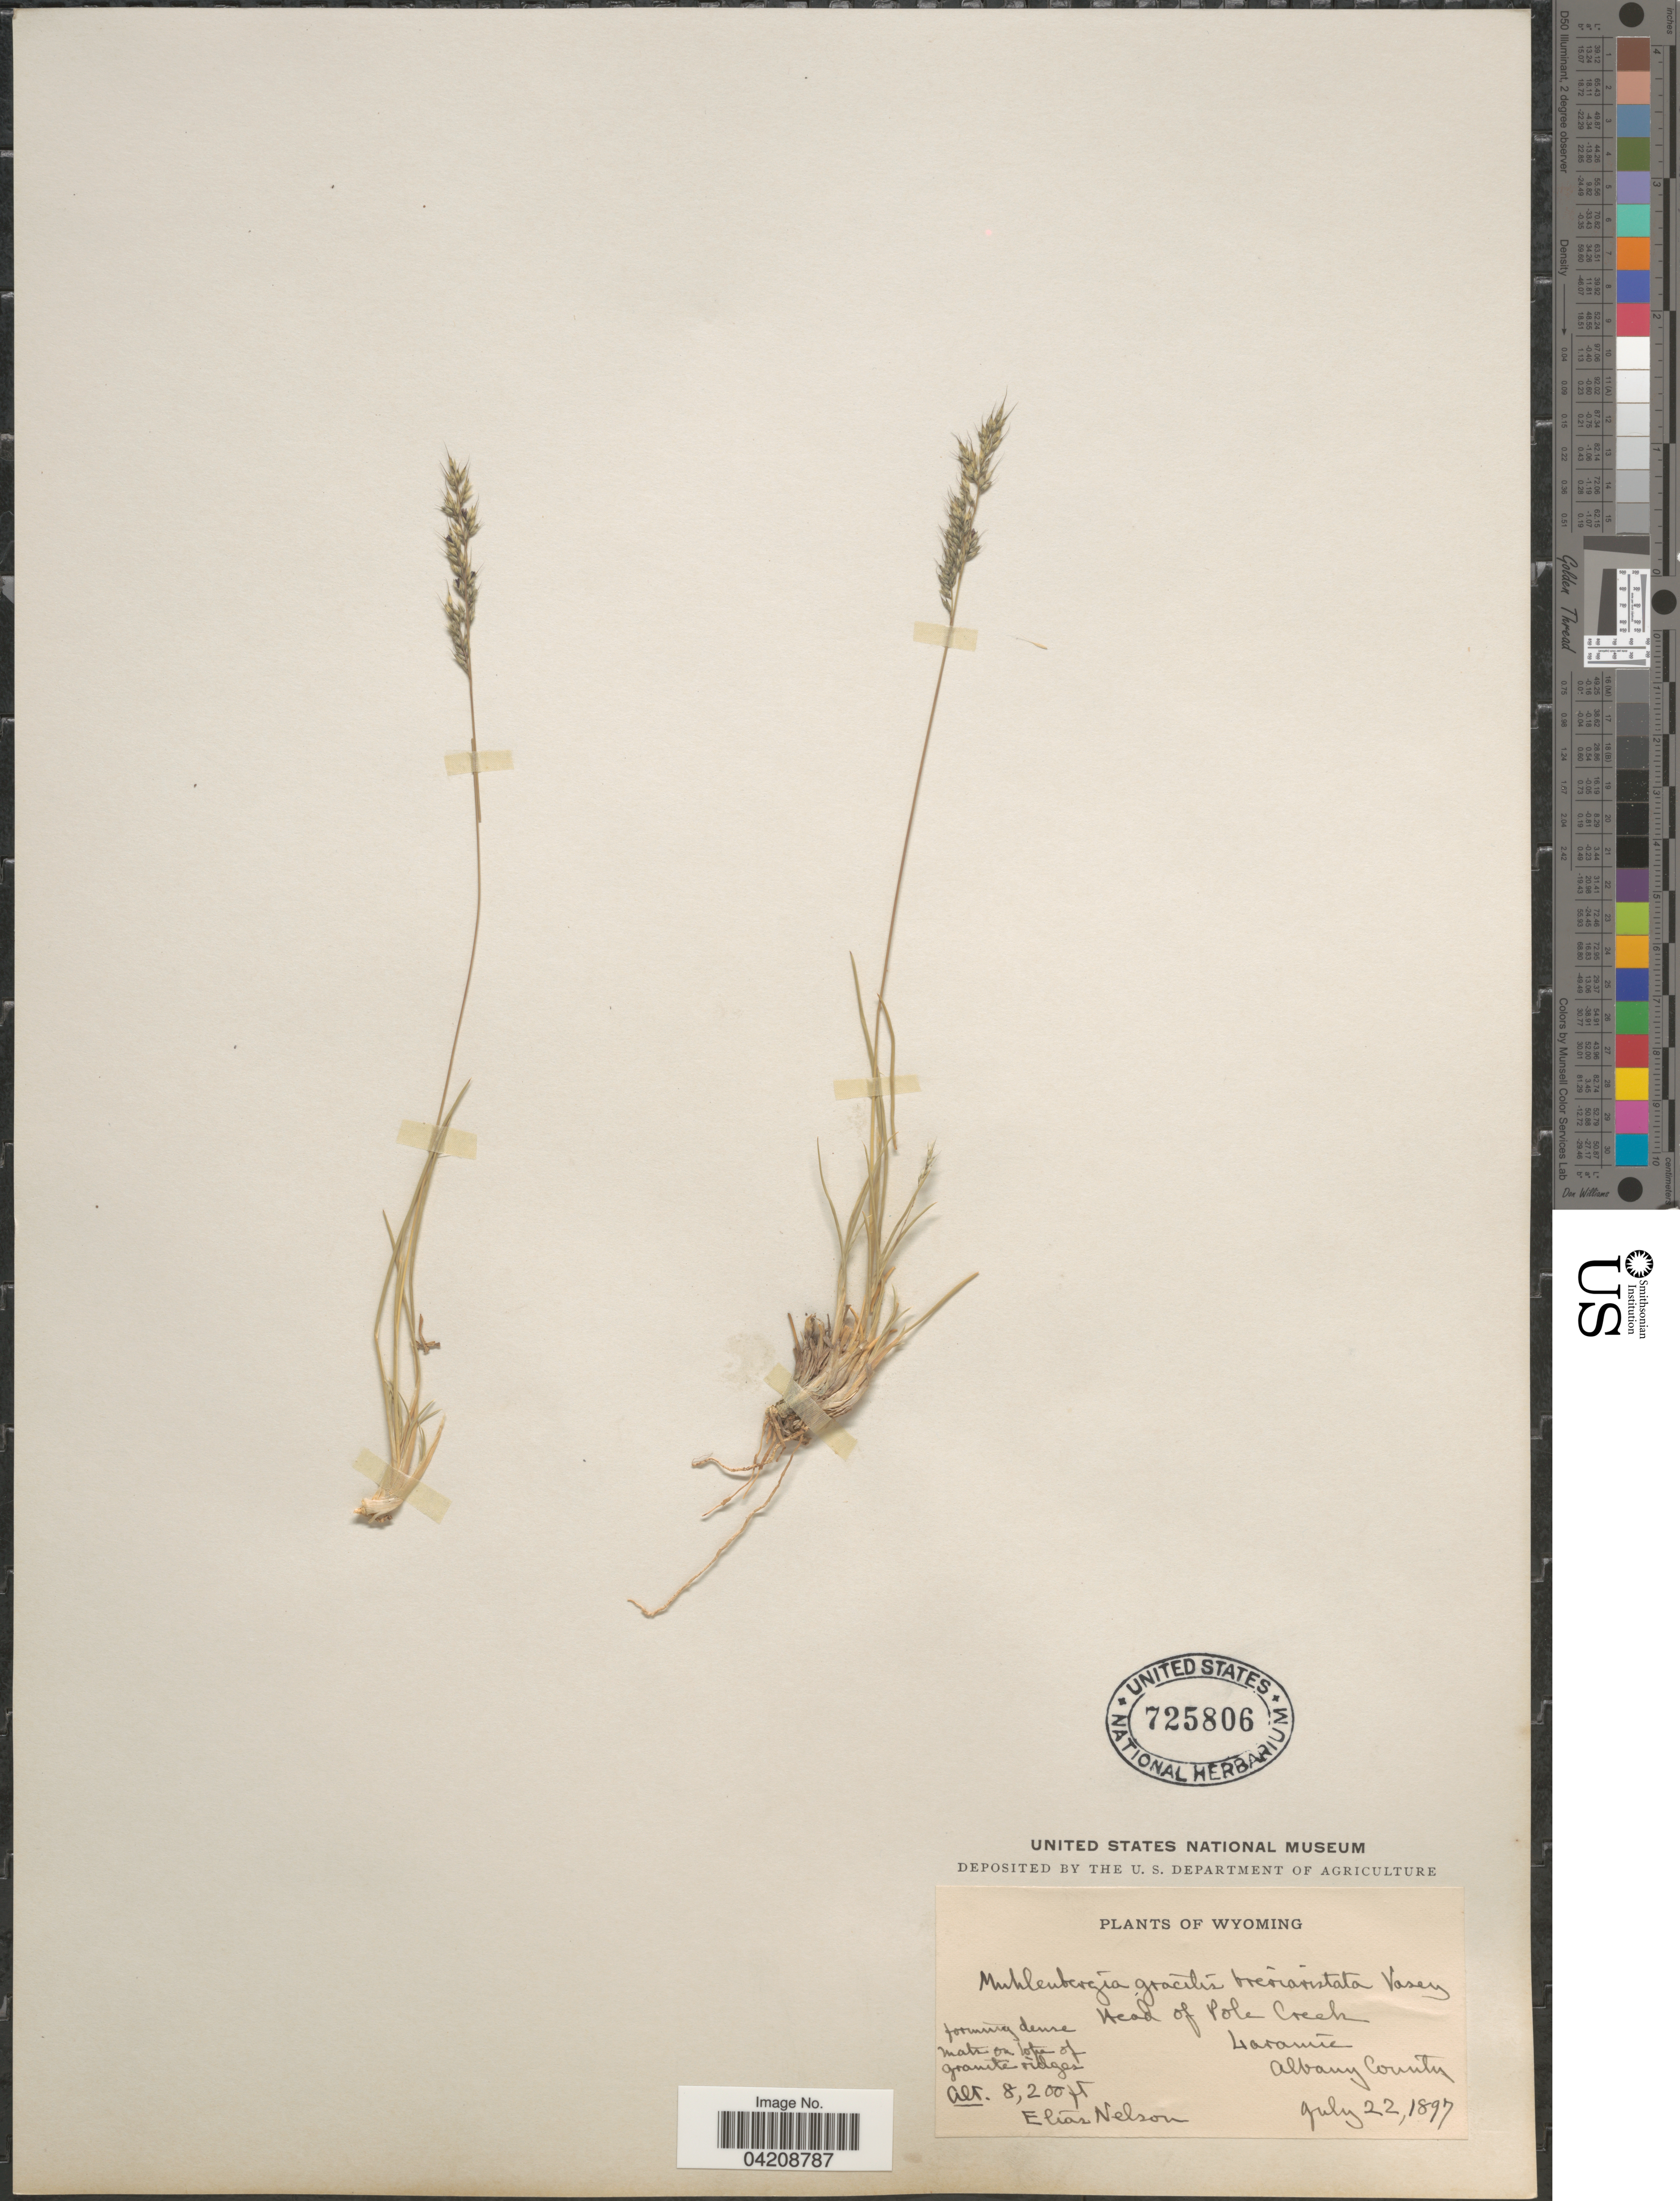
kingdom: Plantae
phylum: Tracheophyta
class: Liliopsida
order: Poales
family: Poaceae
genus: Muhlenbergia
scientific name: Muhlenbergia filiculmis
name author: Vasey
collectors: E. Nelson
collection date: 1897-07-22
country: United States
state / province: Wyoming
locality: Head of Pole Creek. Laramie. Albany County.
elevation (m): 2499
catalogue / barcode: US 725806